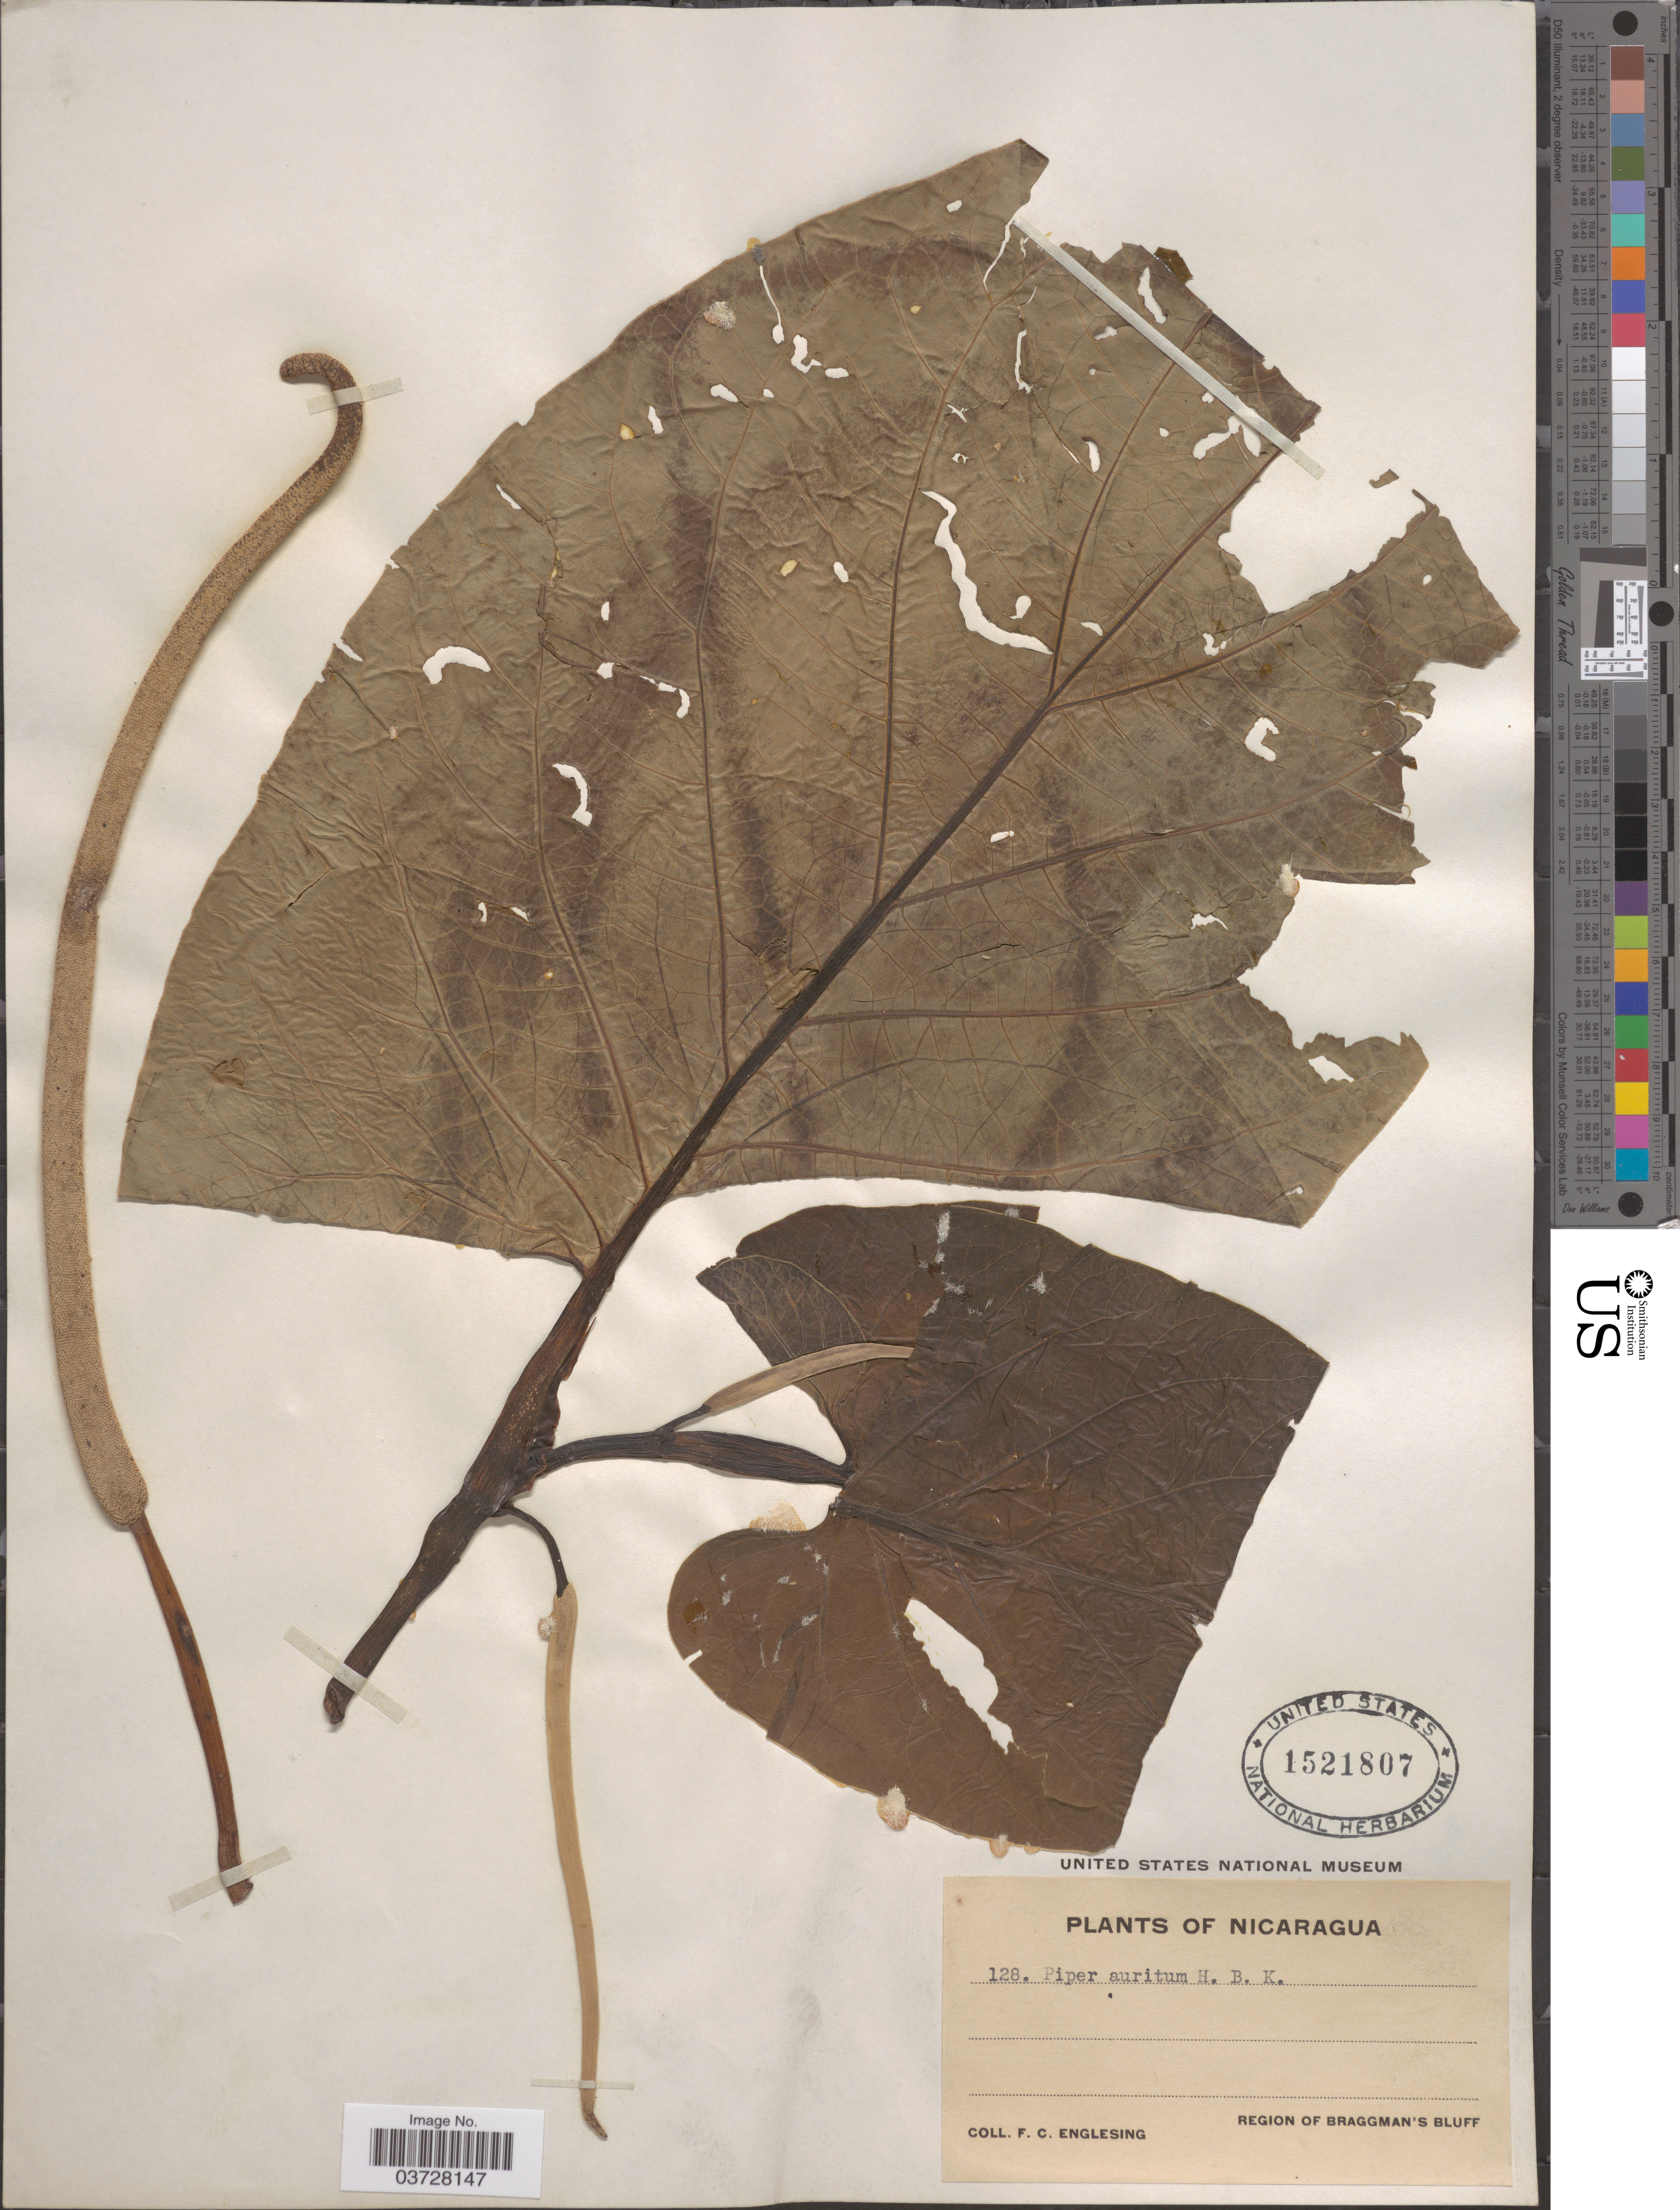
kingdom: Plantae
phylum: Tracheophyta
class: Magnoliopsida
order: Piperales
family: Piperaceae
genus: Piper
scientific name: Piper auritum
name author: Kunth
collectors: F. Englesing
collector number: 128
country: Nicaragua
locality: Region of Braggman's Bluff.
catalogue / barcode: US 1521807